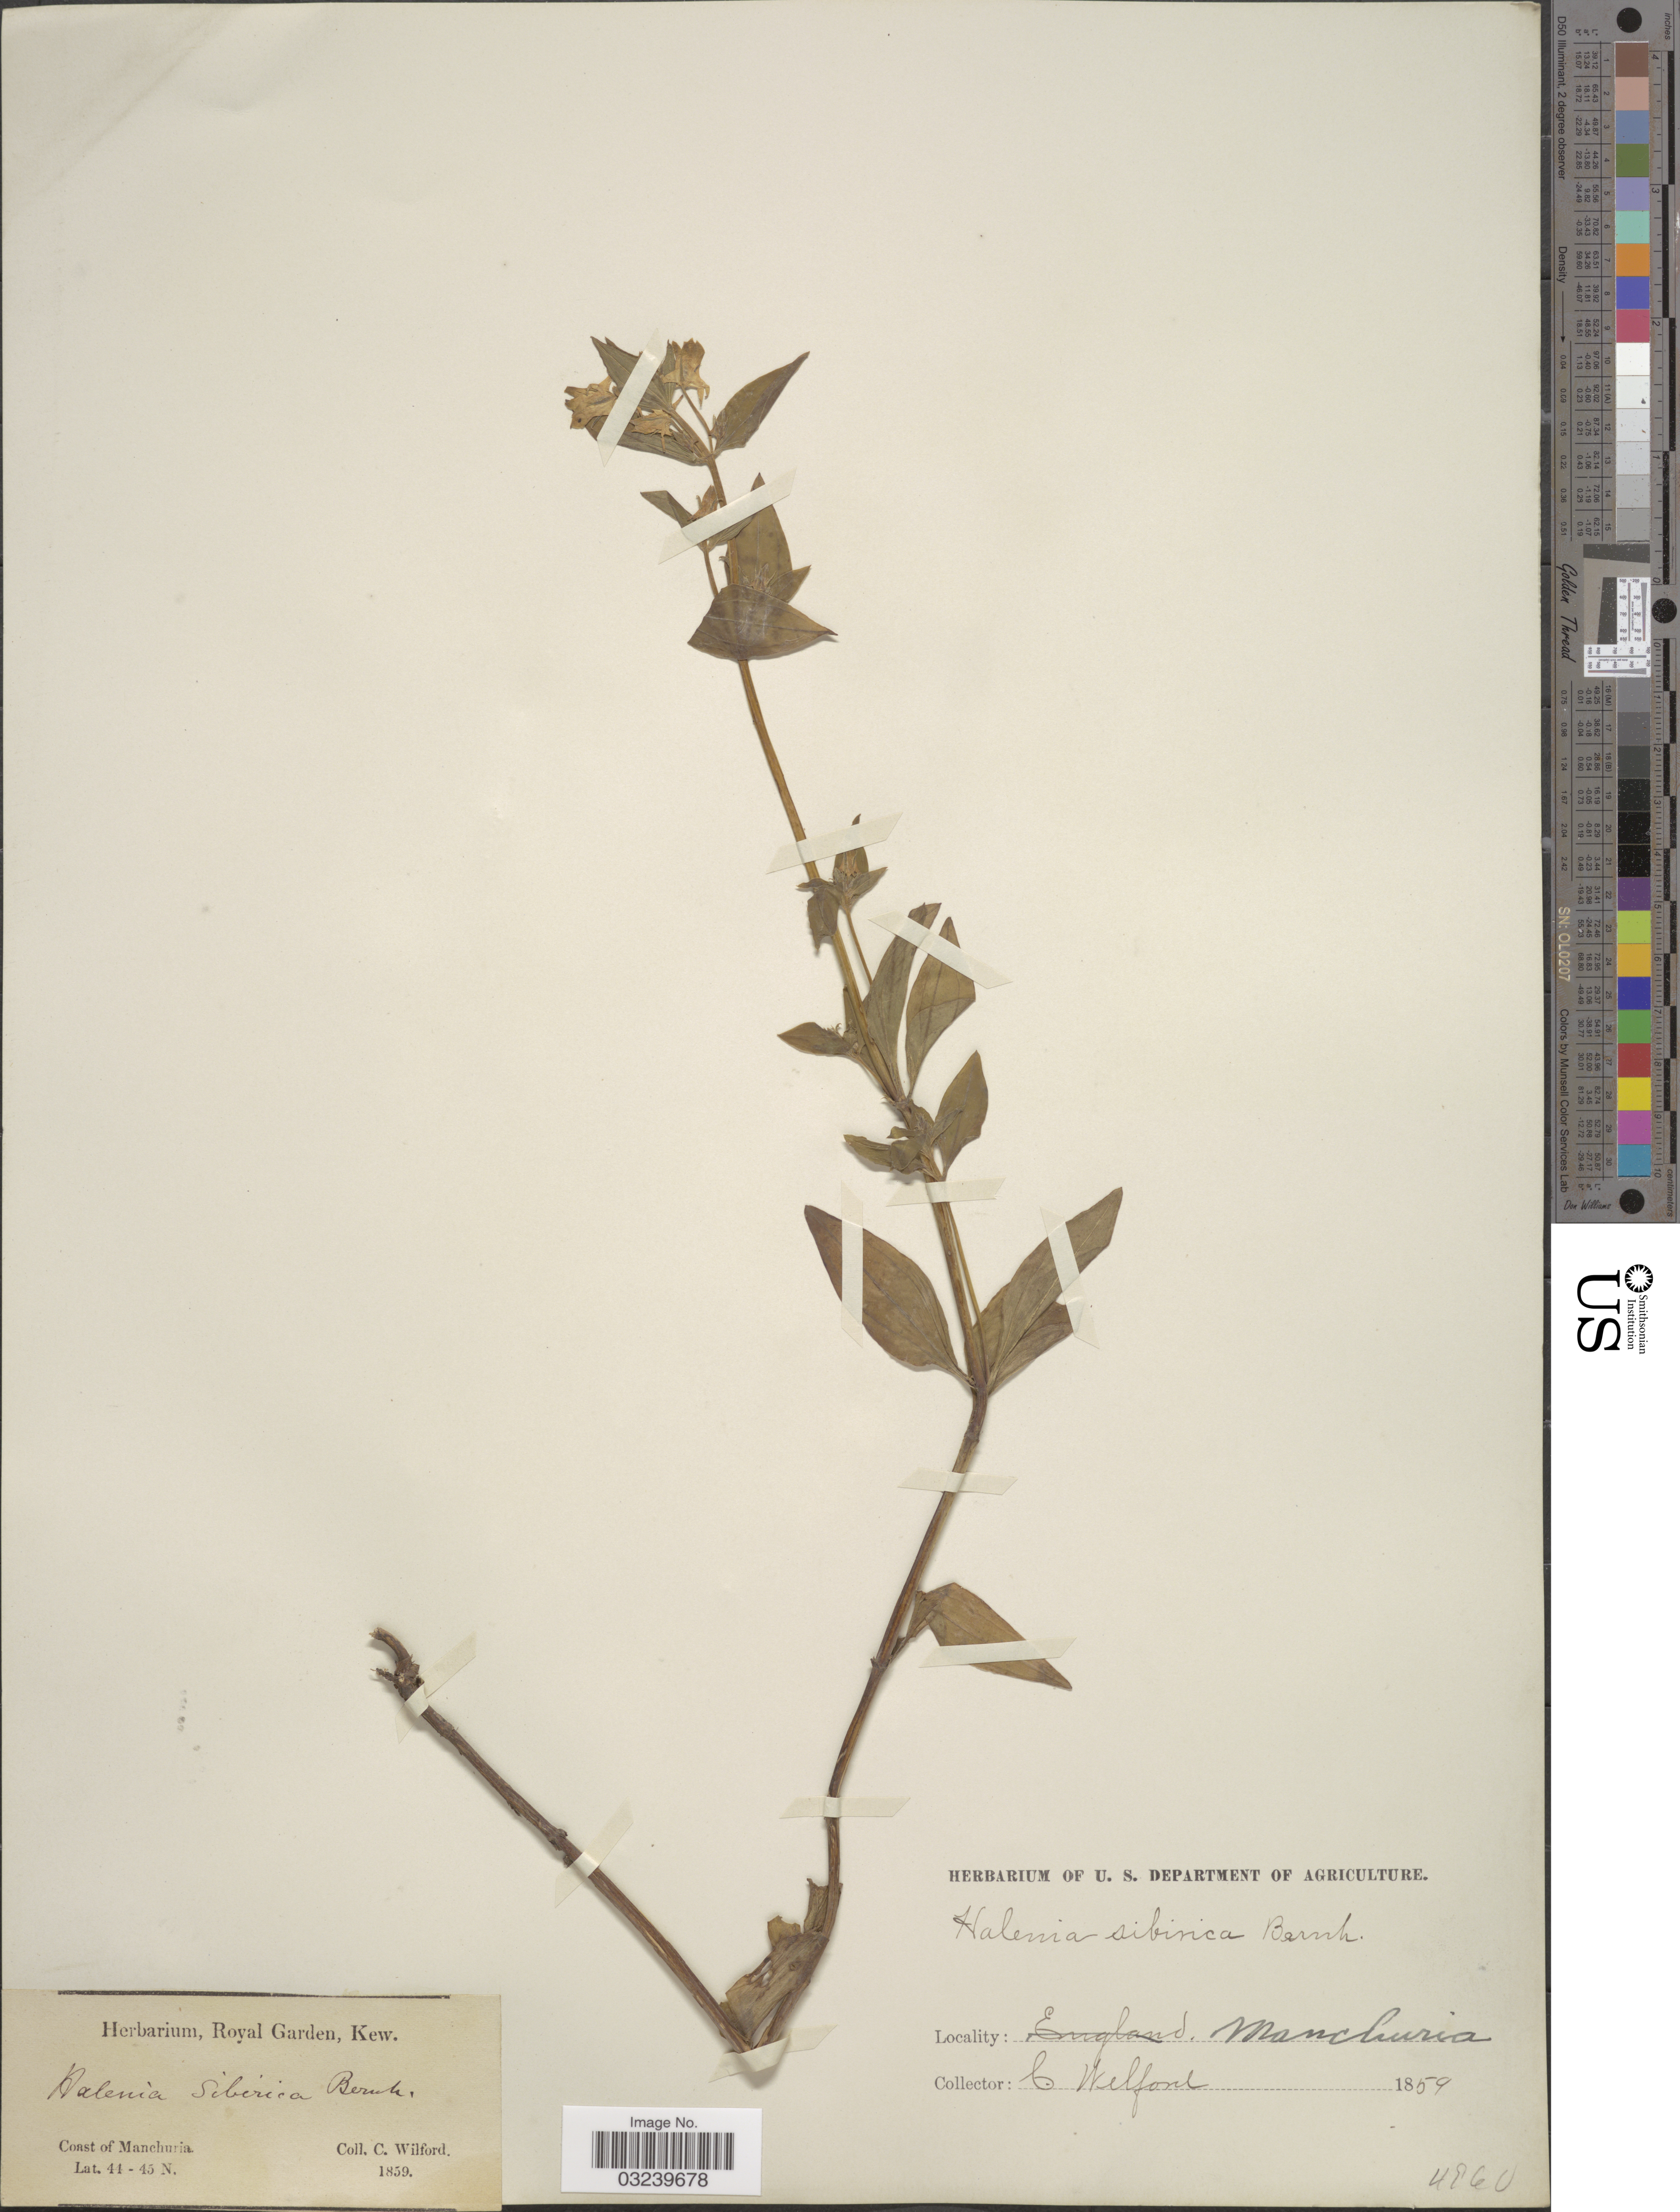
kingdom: Plantae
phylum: Tracheophyta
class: Magnoliopsida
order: Gentianales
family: Gentianaceae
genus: Halenia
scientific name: Halenia sibirica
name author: Borkh.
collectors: C. Wilford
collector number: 4960?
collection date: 1859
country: China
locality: Coast of Manchuria.